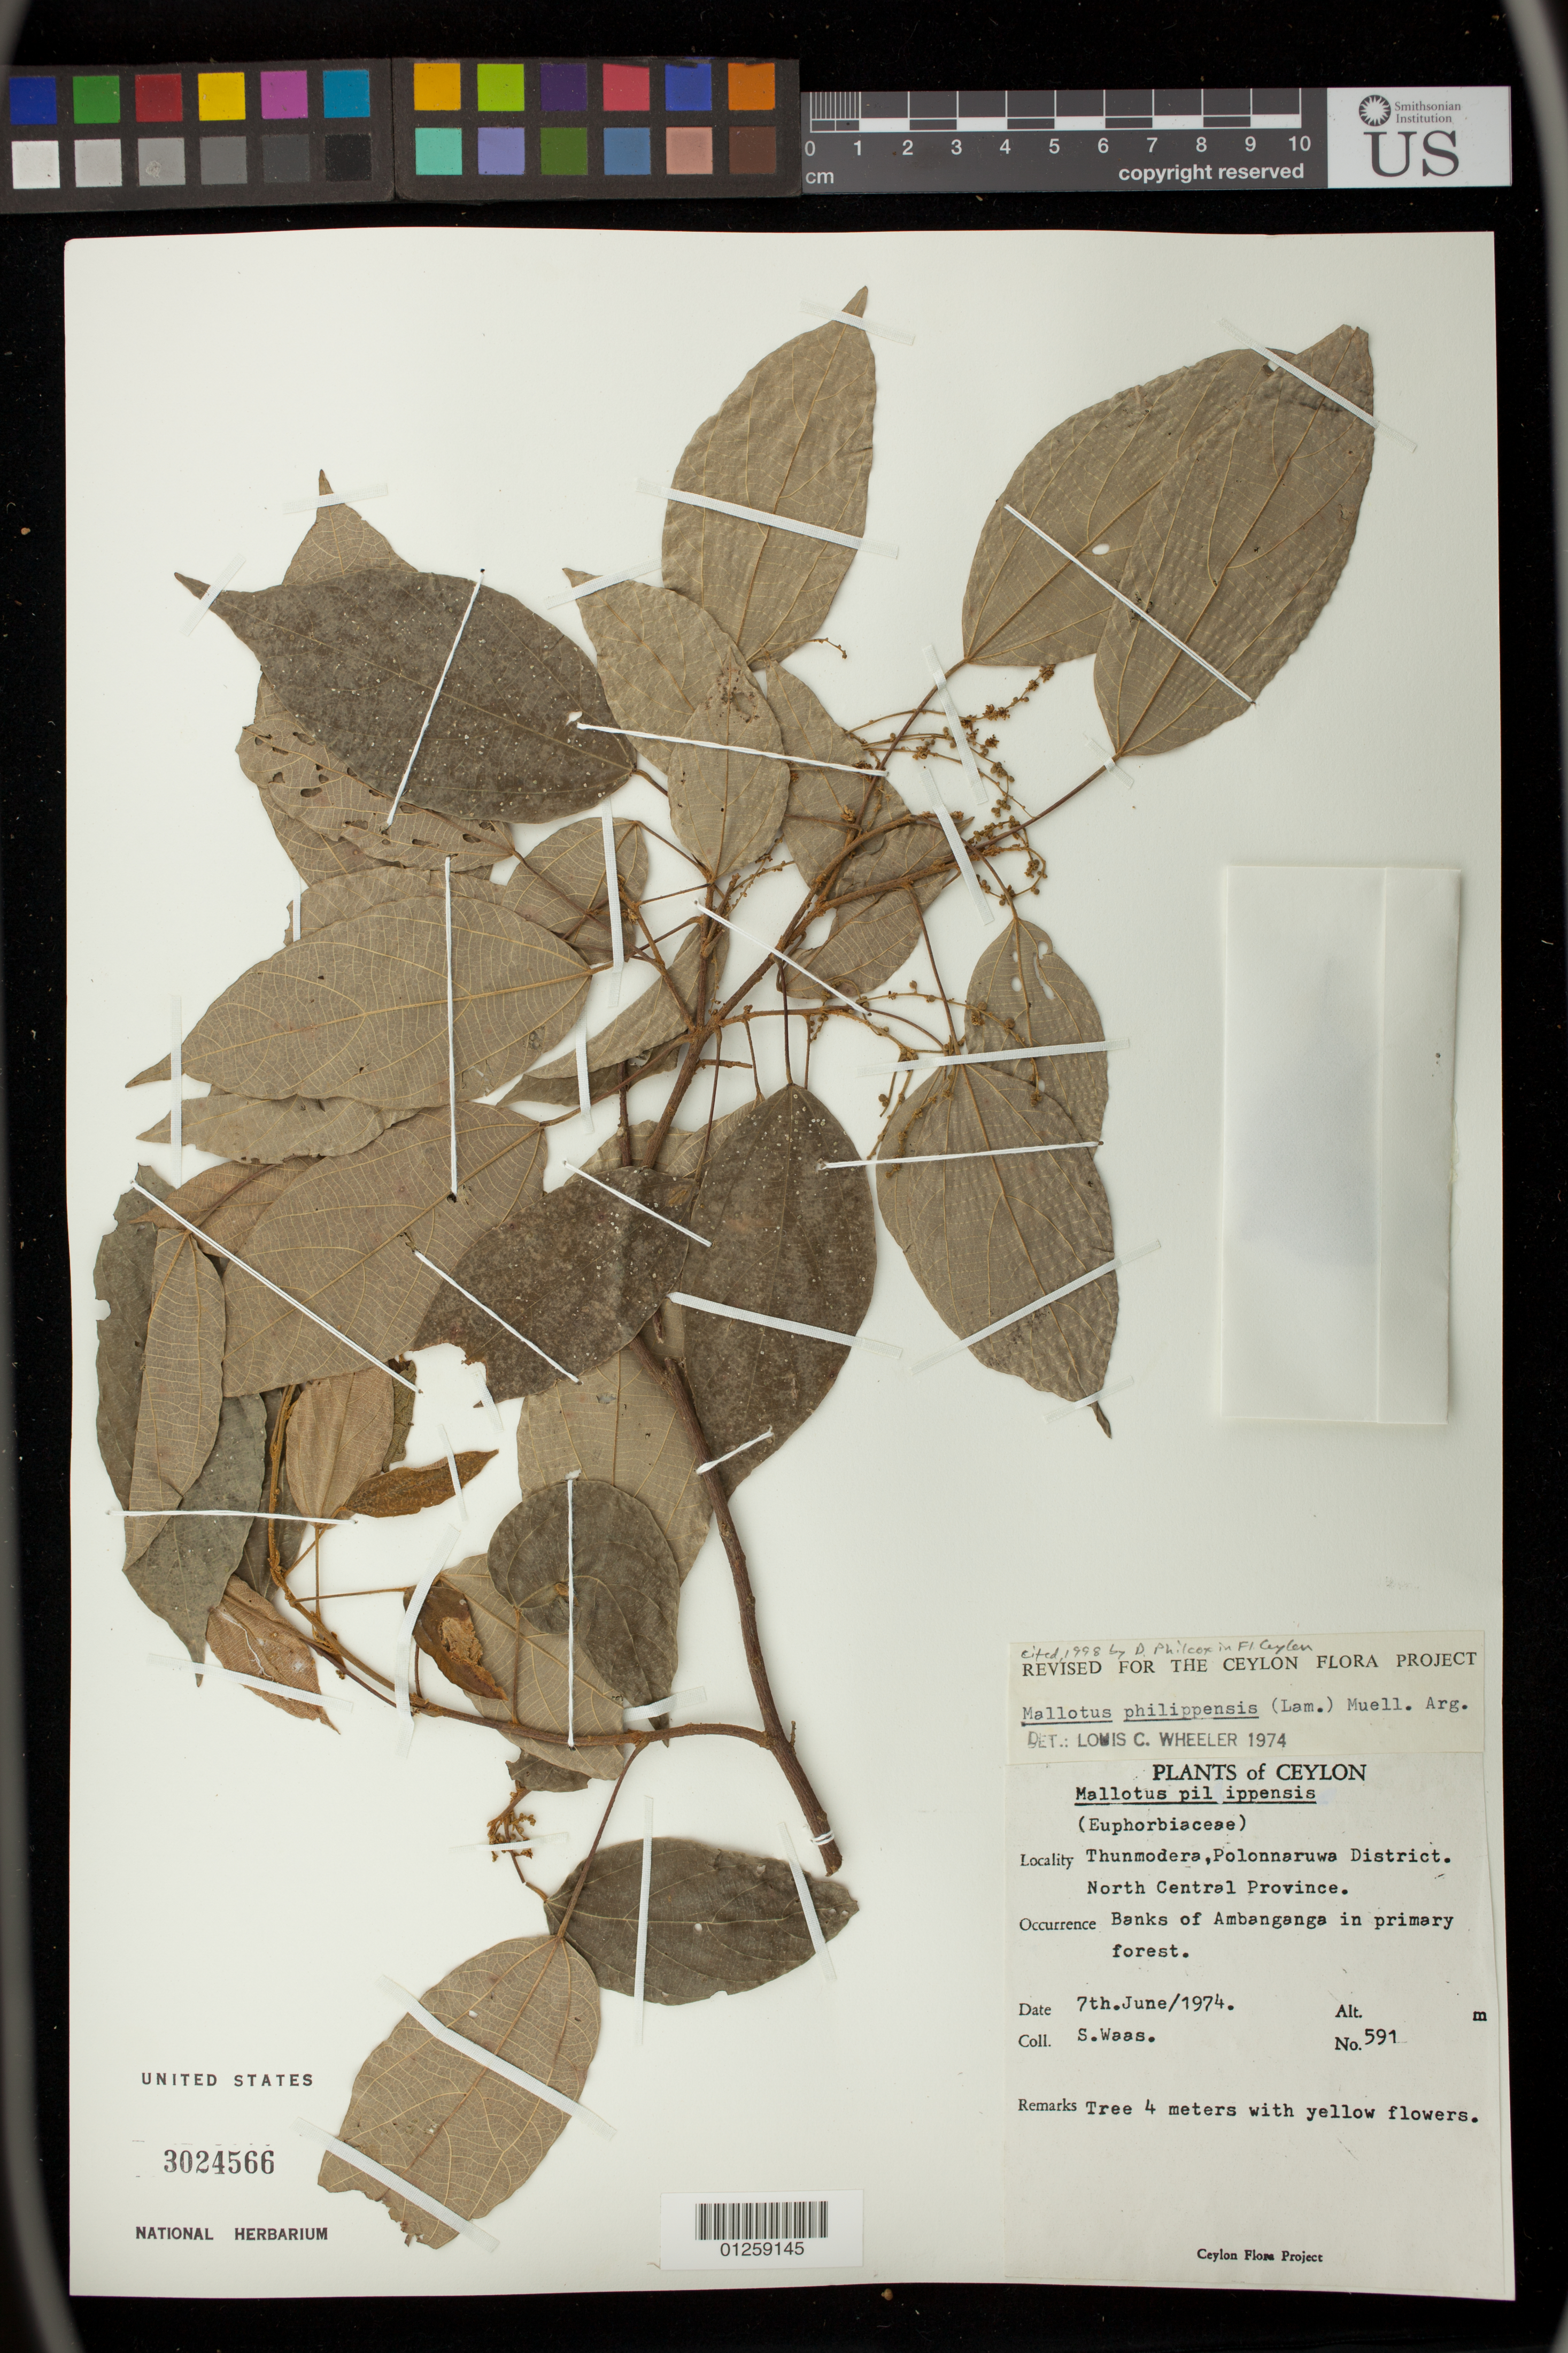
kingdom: Plantae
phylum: Tracheophyta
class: Magnoliopsida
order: Malpighiales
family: Euphorbiaceae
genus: Mallotus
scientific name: Mallotus philippensis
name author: (Lam.) Müll. Arg.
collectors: S. Waas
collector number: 591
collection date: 1974-06-07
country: Sri Lanka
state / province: North Central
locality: Thunmodera, Polonnaruwa District.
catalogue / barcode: US 3024566